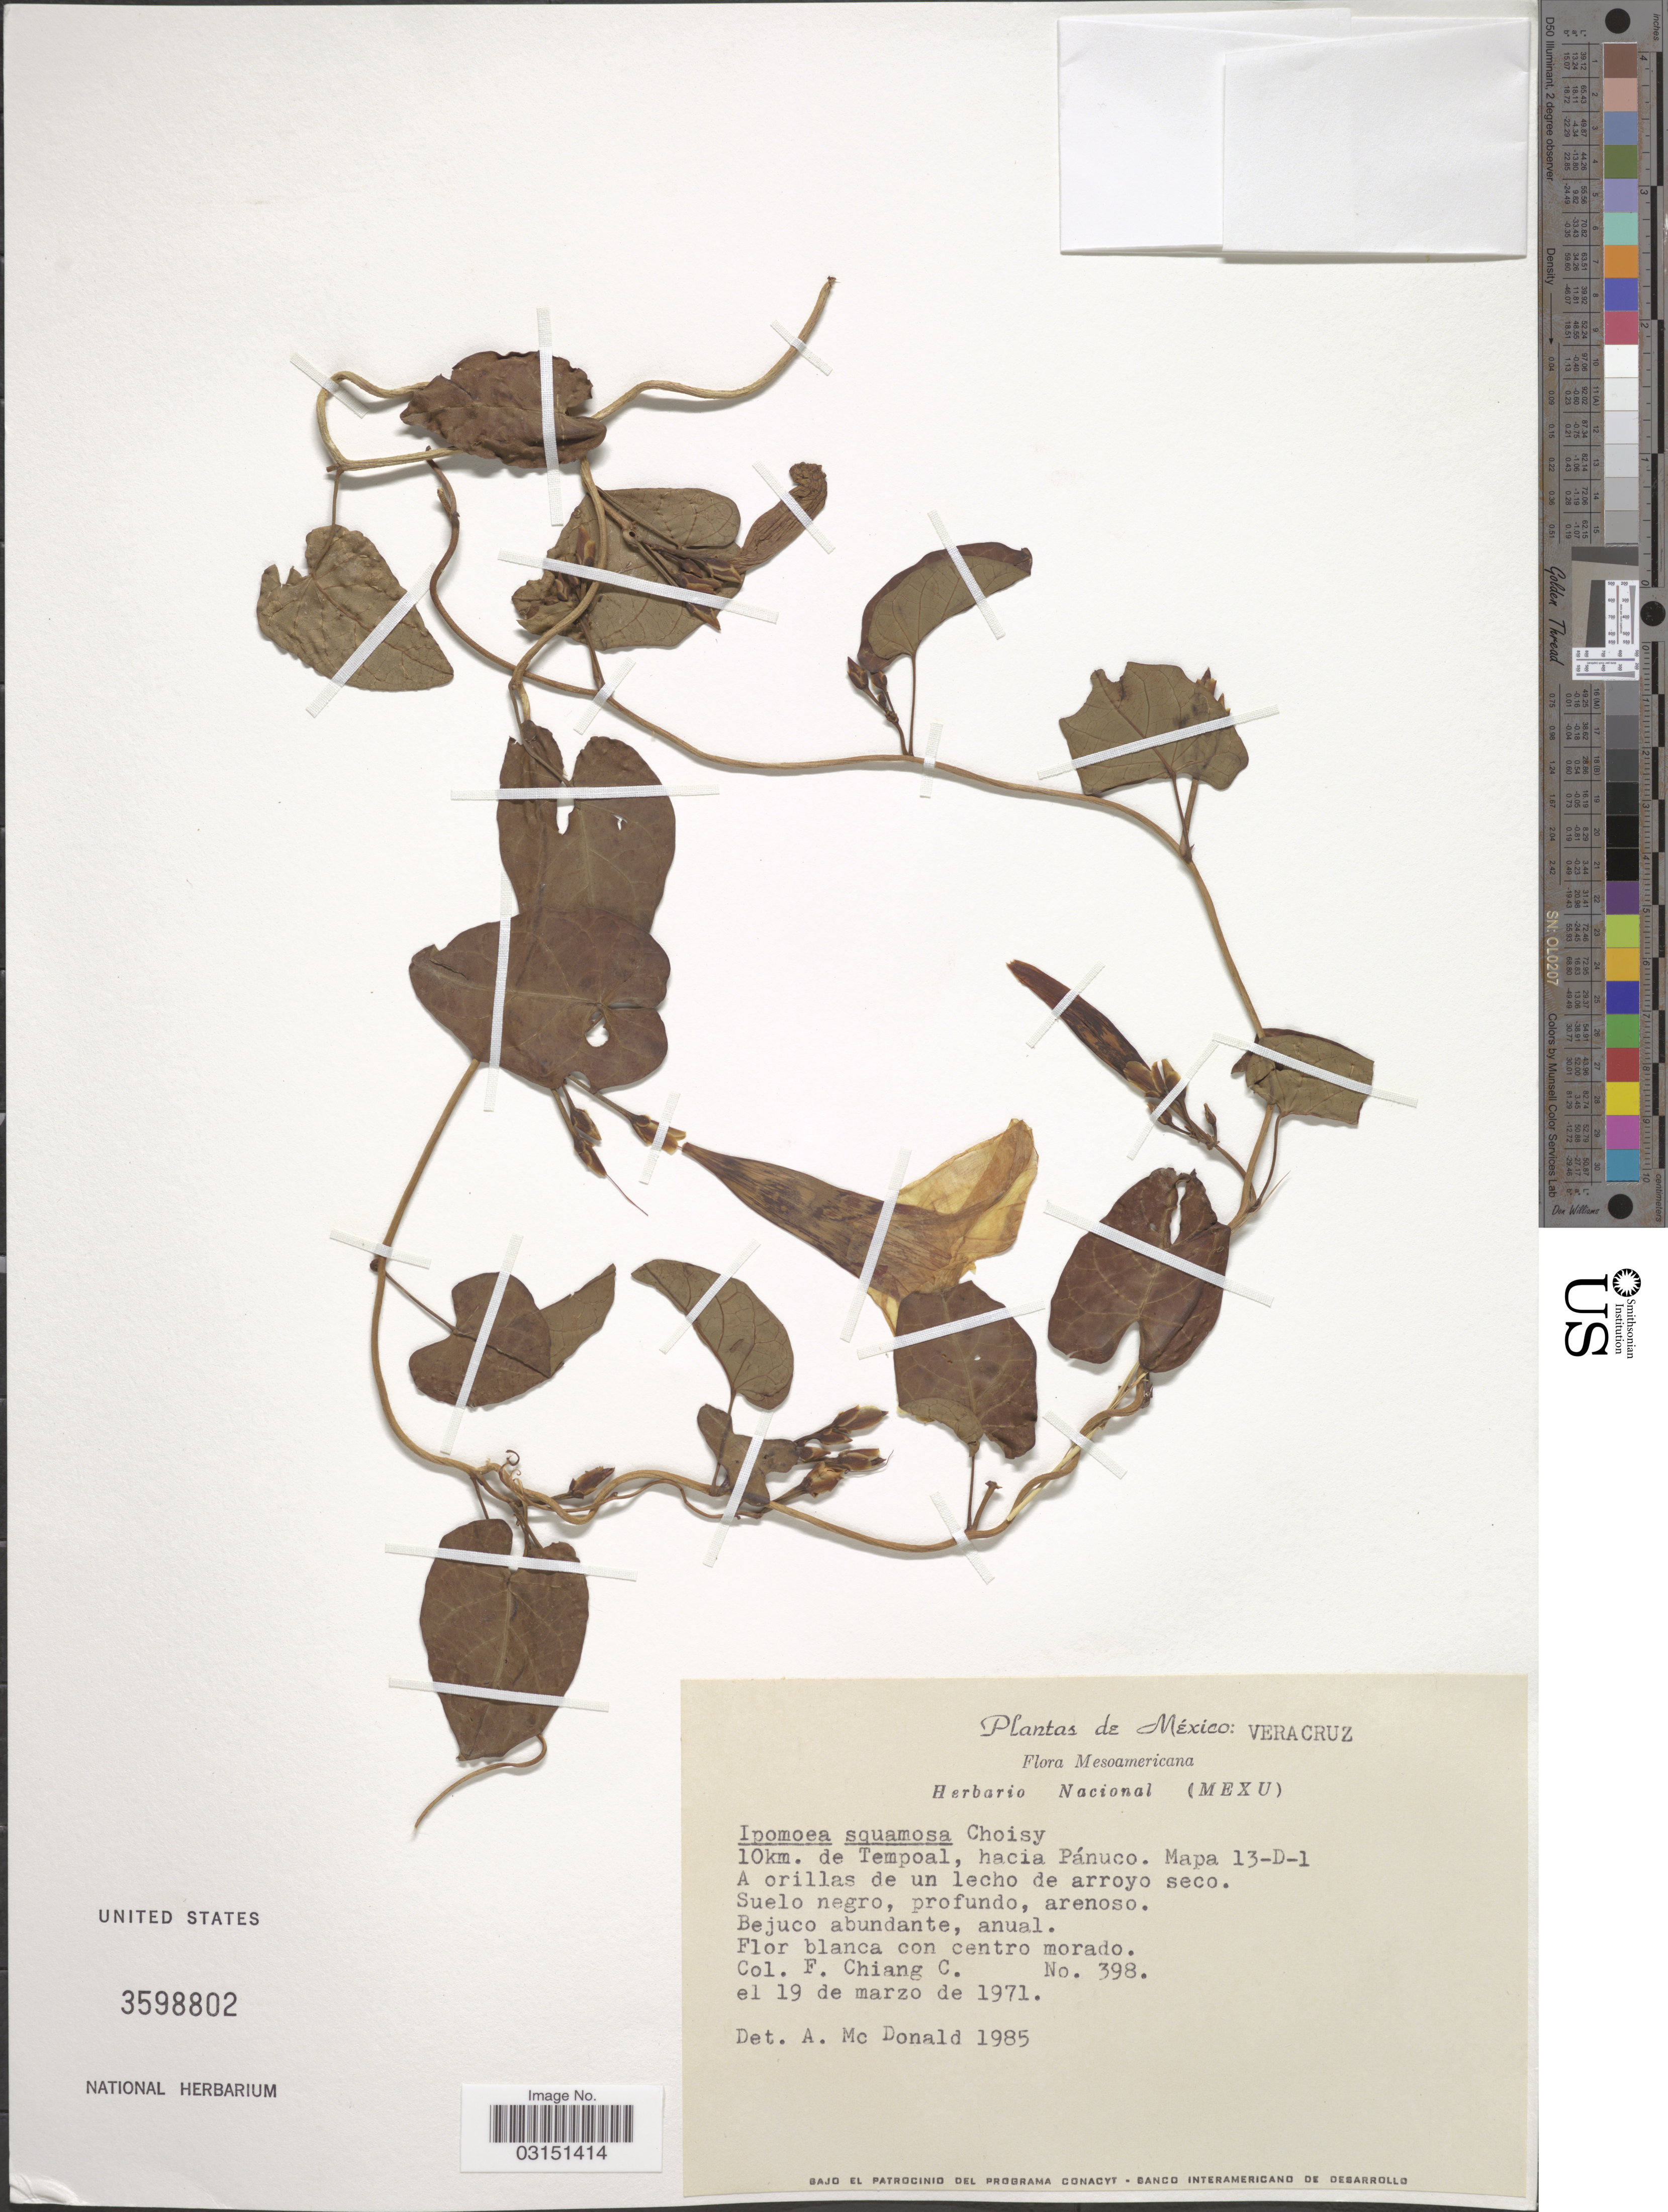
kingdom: Plantae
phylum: Tracheophyta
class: Magnoliopsida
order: Solanales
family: Convolvulaceae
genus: Ipomoea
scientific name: Ipomoea squamosa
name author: Choisy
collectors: F. Chiang C.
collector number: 398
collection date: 1971-03-19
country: Mexico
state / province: Veracruz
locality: Veracruz. 10 km. de Tempoal, hacia Pánuco. Mapa 13-D-1.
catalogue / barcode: US 3598802